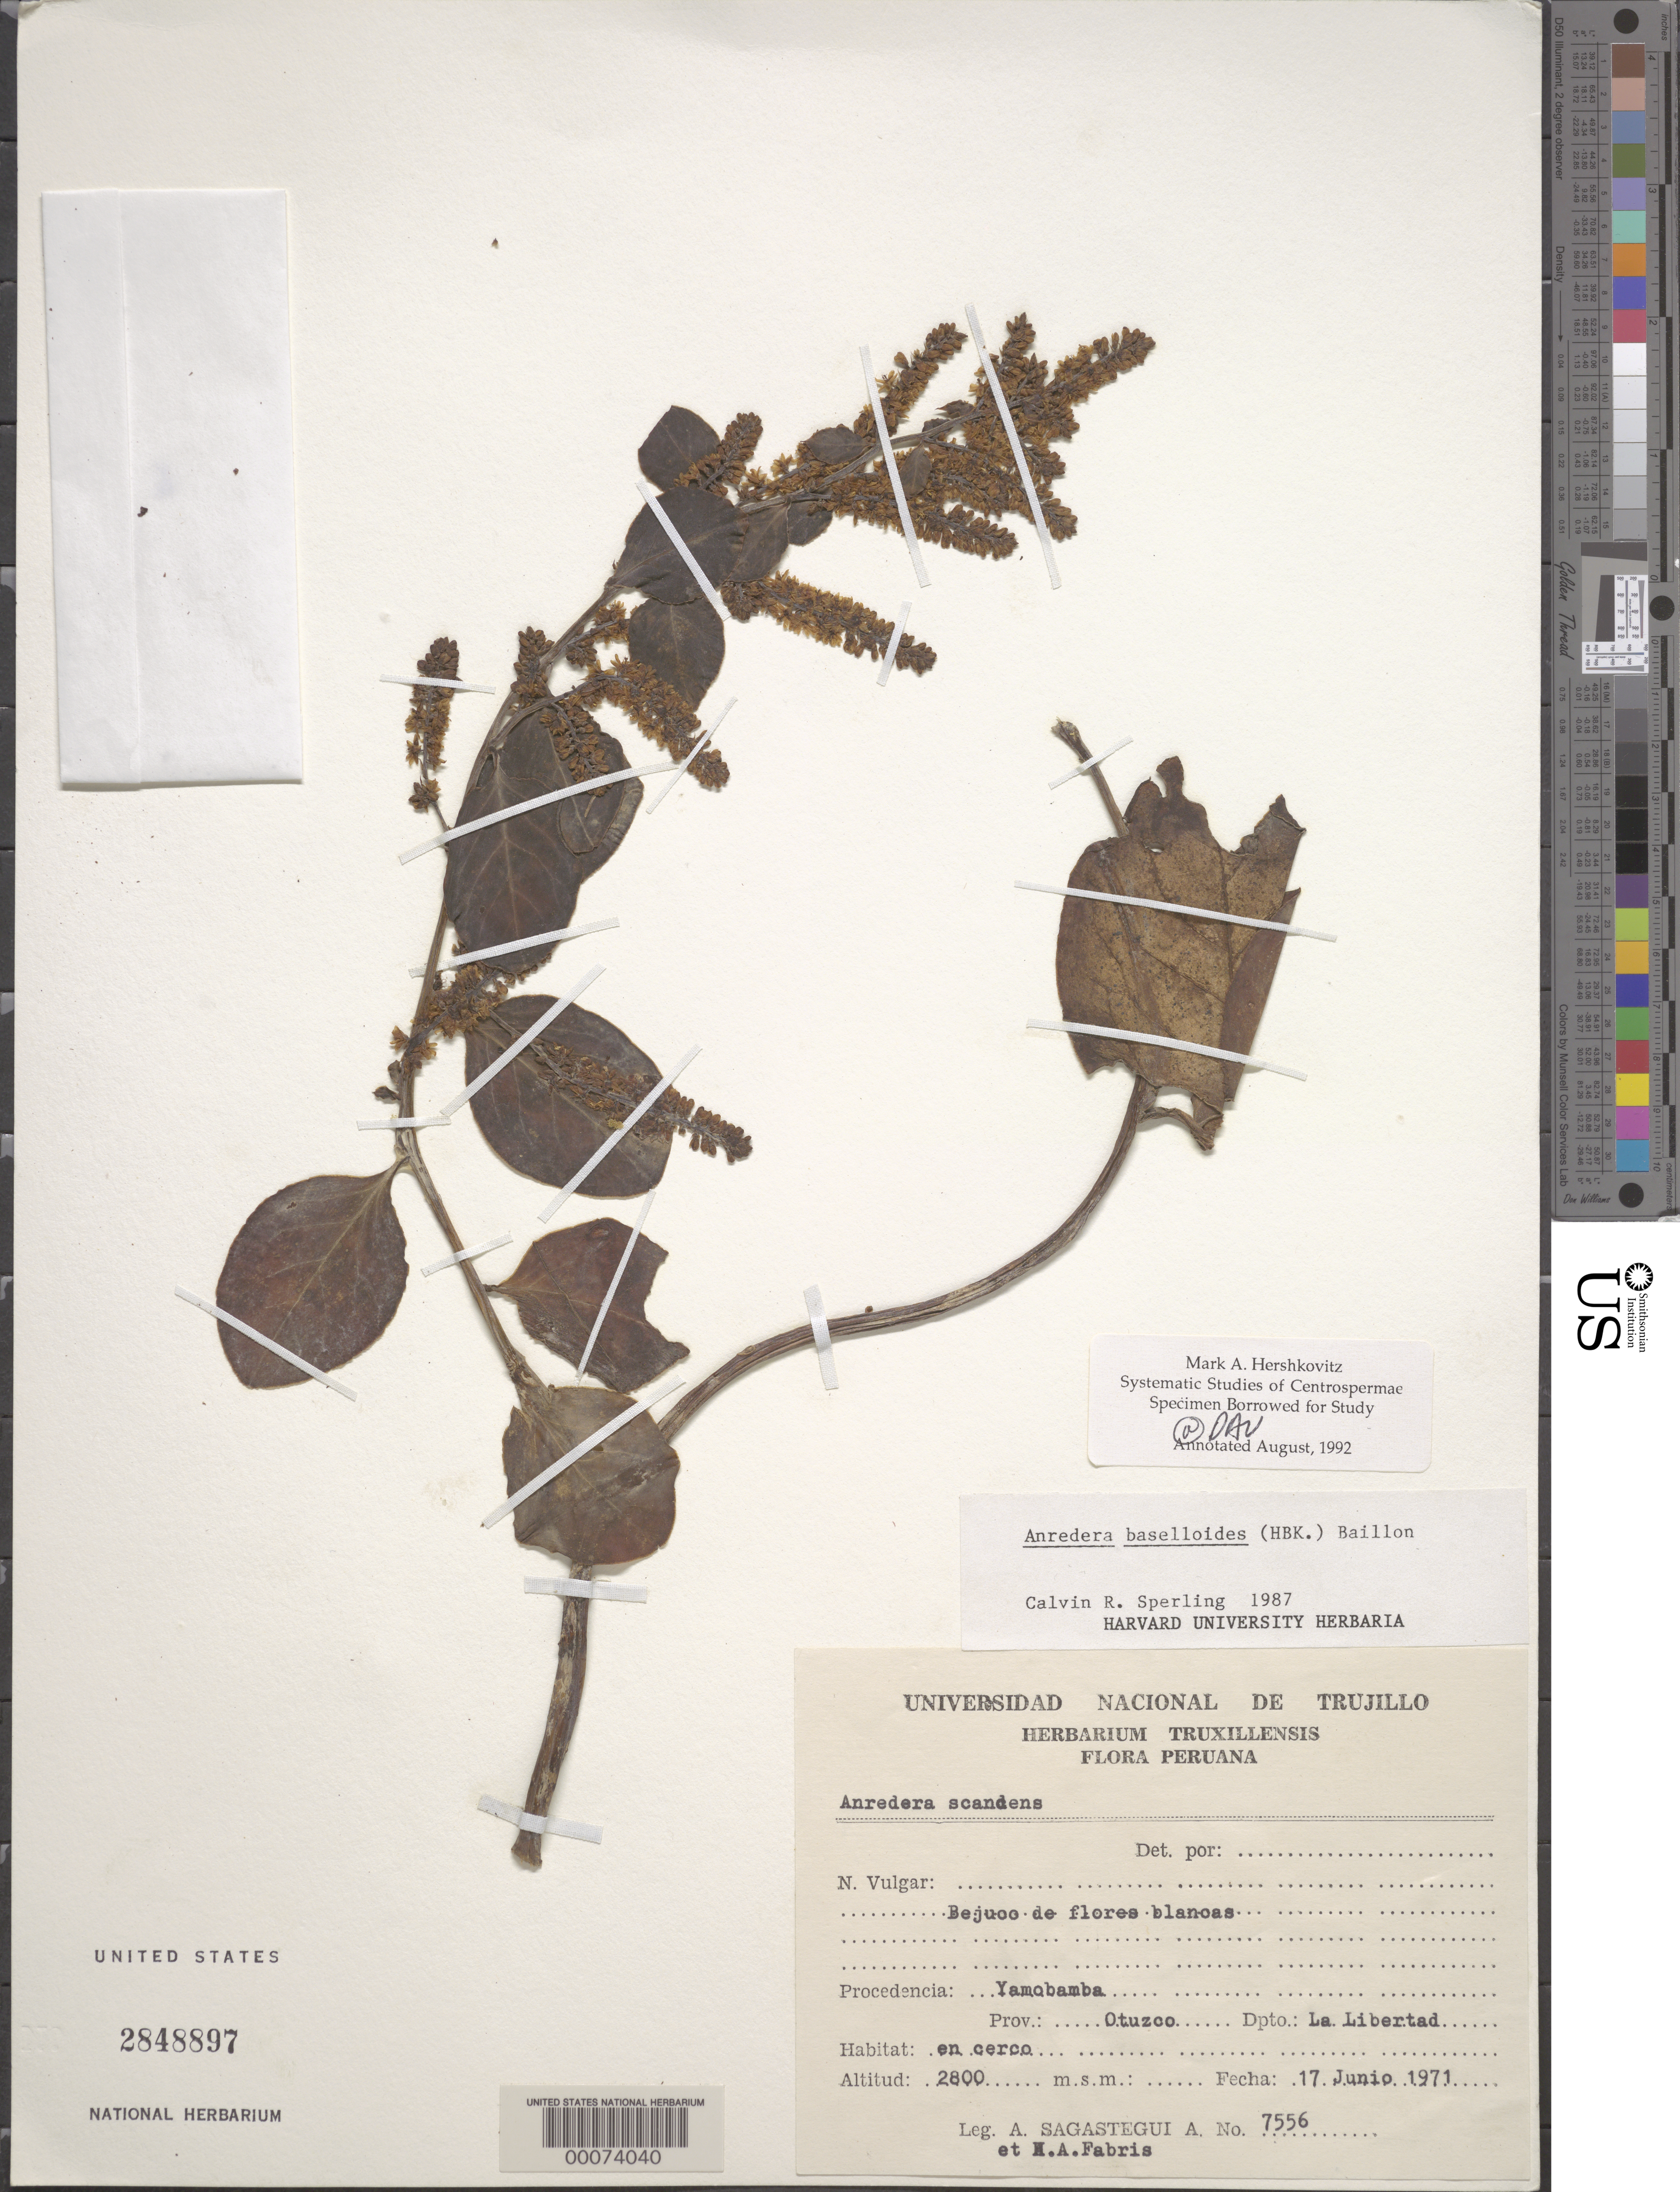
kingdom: Plantae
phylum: Tracheophyta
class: Magnoliopsida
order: Caryophyllales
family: Basellaceae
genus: Anredera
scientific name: Anredera baselloides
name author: (Kunth) Baill.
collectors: A. Sagástegui A. & H. A. Fabris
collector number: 7556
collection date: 1971-06-17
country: Peru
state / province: La Libertad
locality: Yamobamba. Prov. Otuzco. Dpto.: La Libertad.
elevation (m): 2800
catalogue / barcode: US 2848897